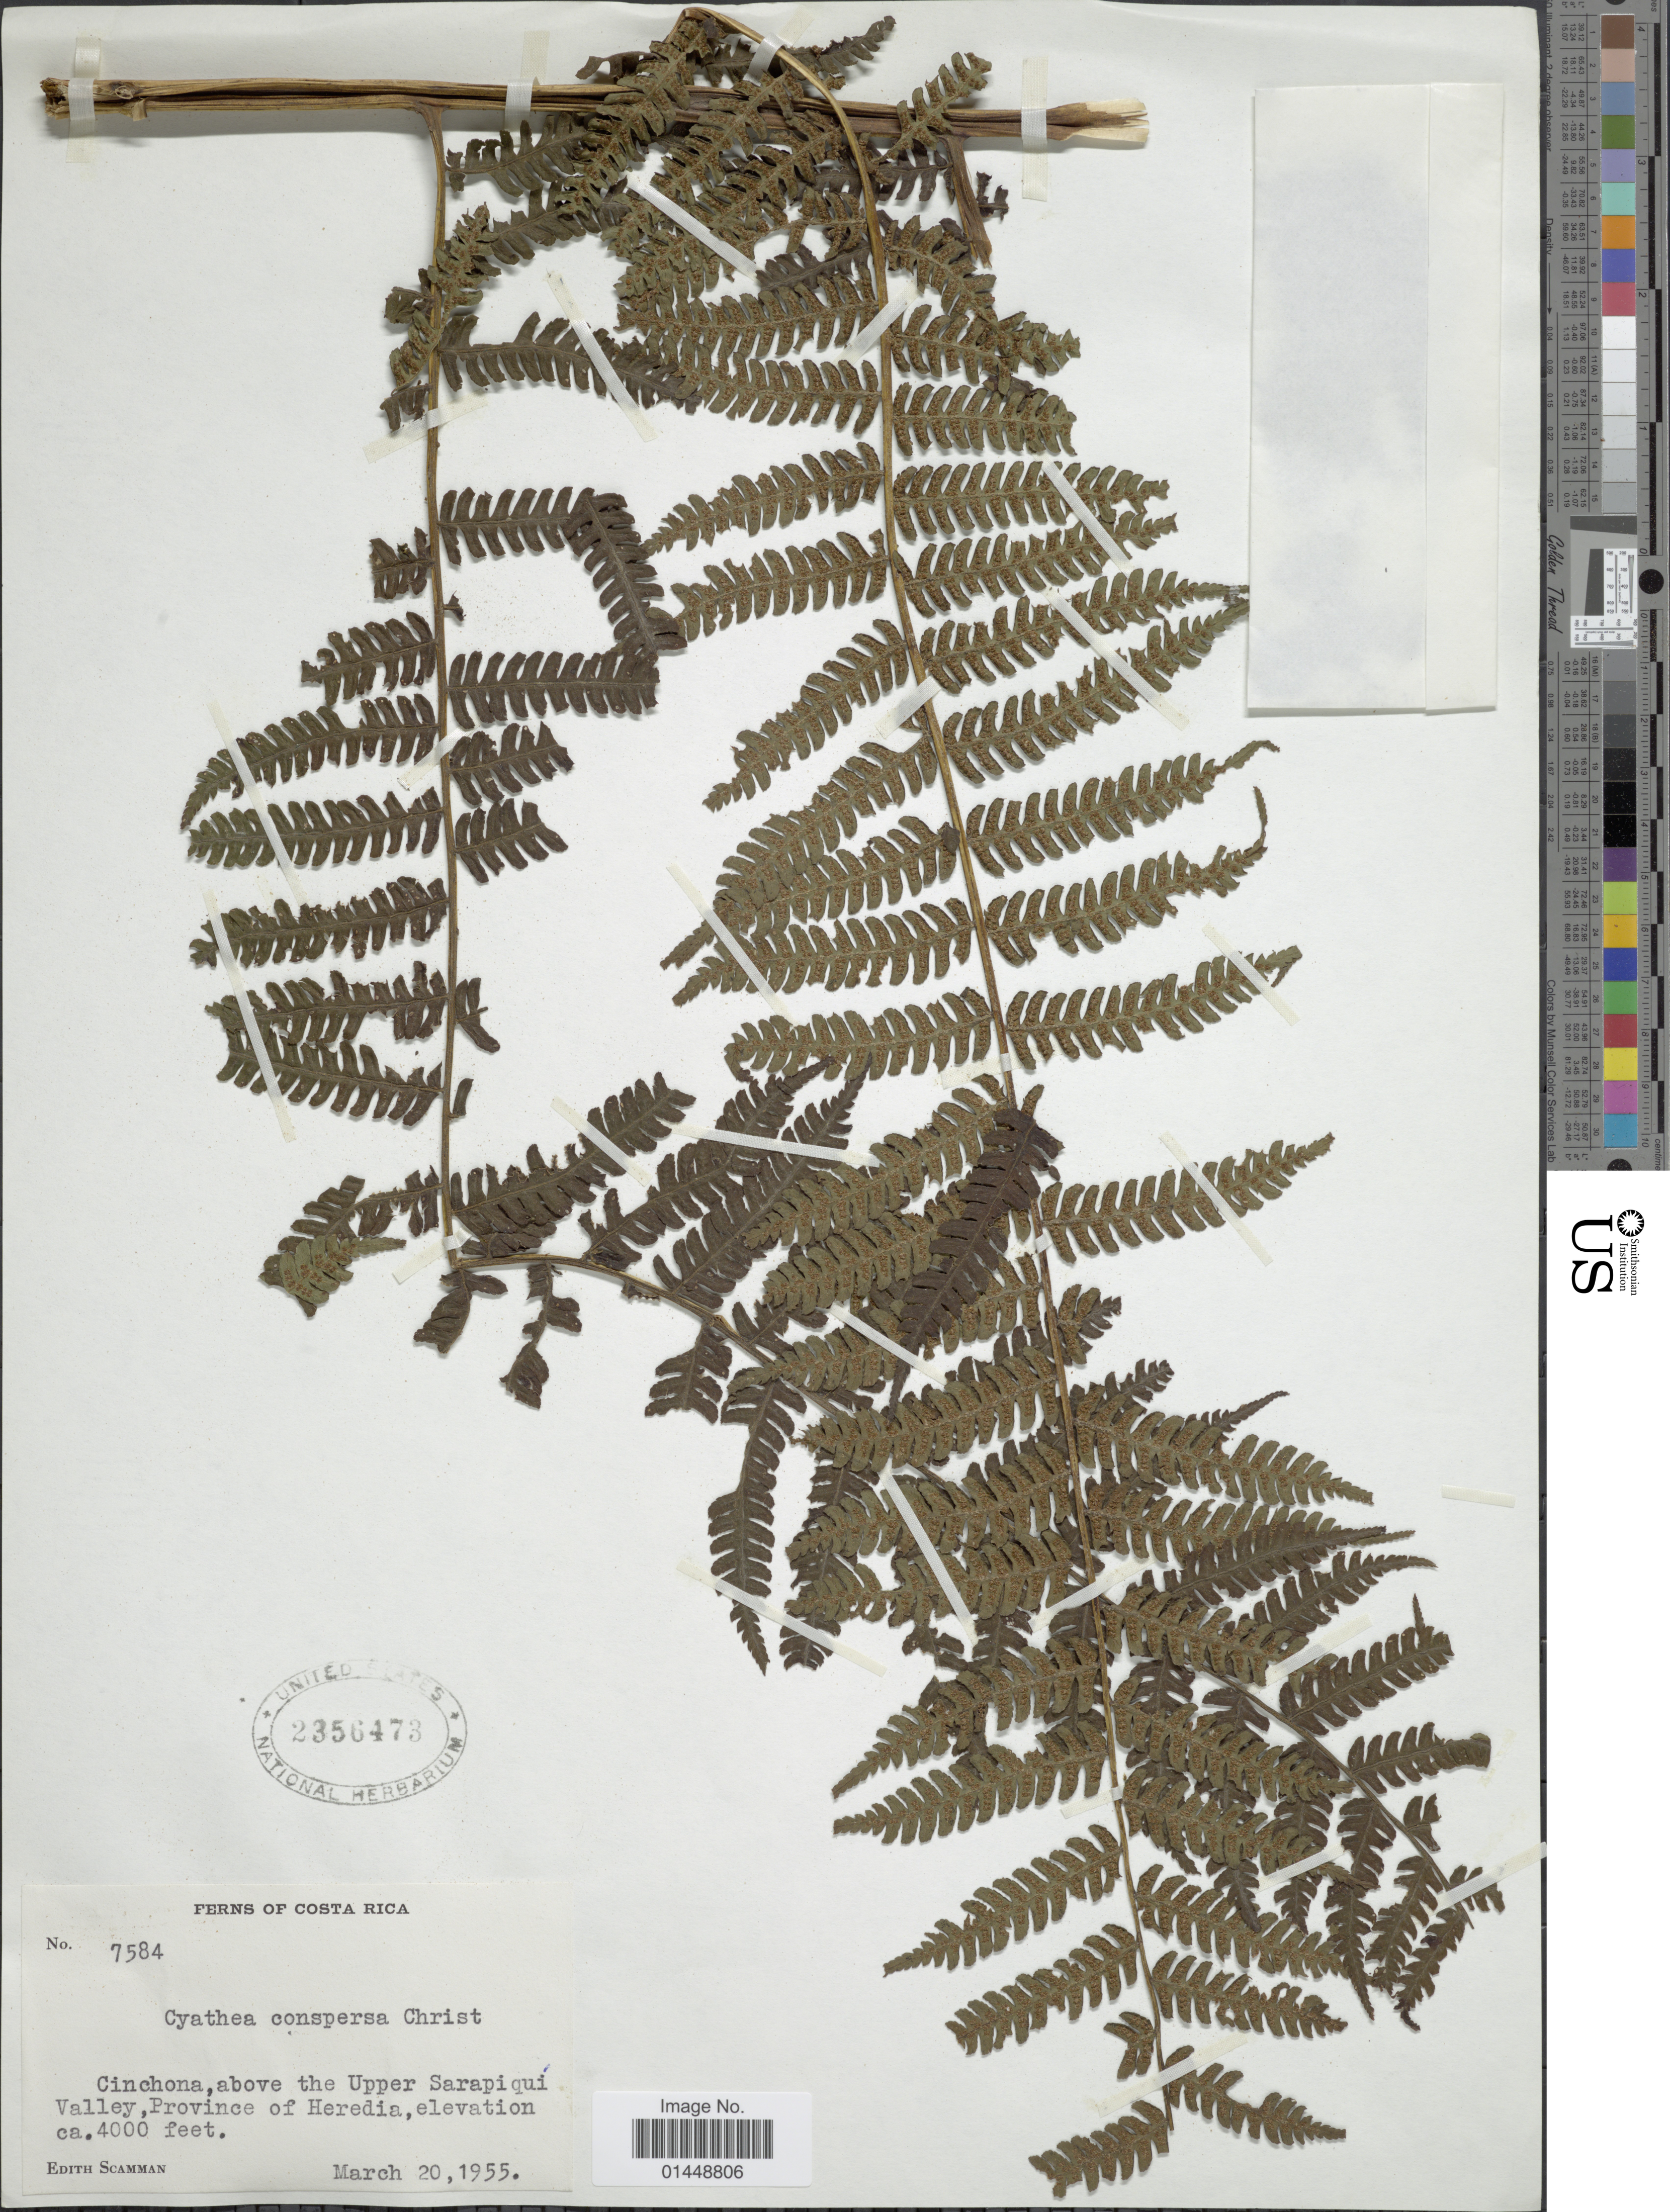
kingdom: Plantae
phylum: Tracheophyta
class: Polypodiopsida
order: Cyatheales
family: Cyatheaceae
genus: Cyathea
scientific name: Cyathea fulva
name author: (M. Martens & Galeotti) Fée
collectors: E. Scamman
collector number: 7584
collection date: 1955-03-20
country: Costa Rica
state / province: Heredia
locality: Cinchona, above the Upper Sarapiquí Valley, Province of Heredia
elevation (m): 1219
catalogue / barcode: US 2356473